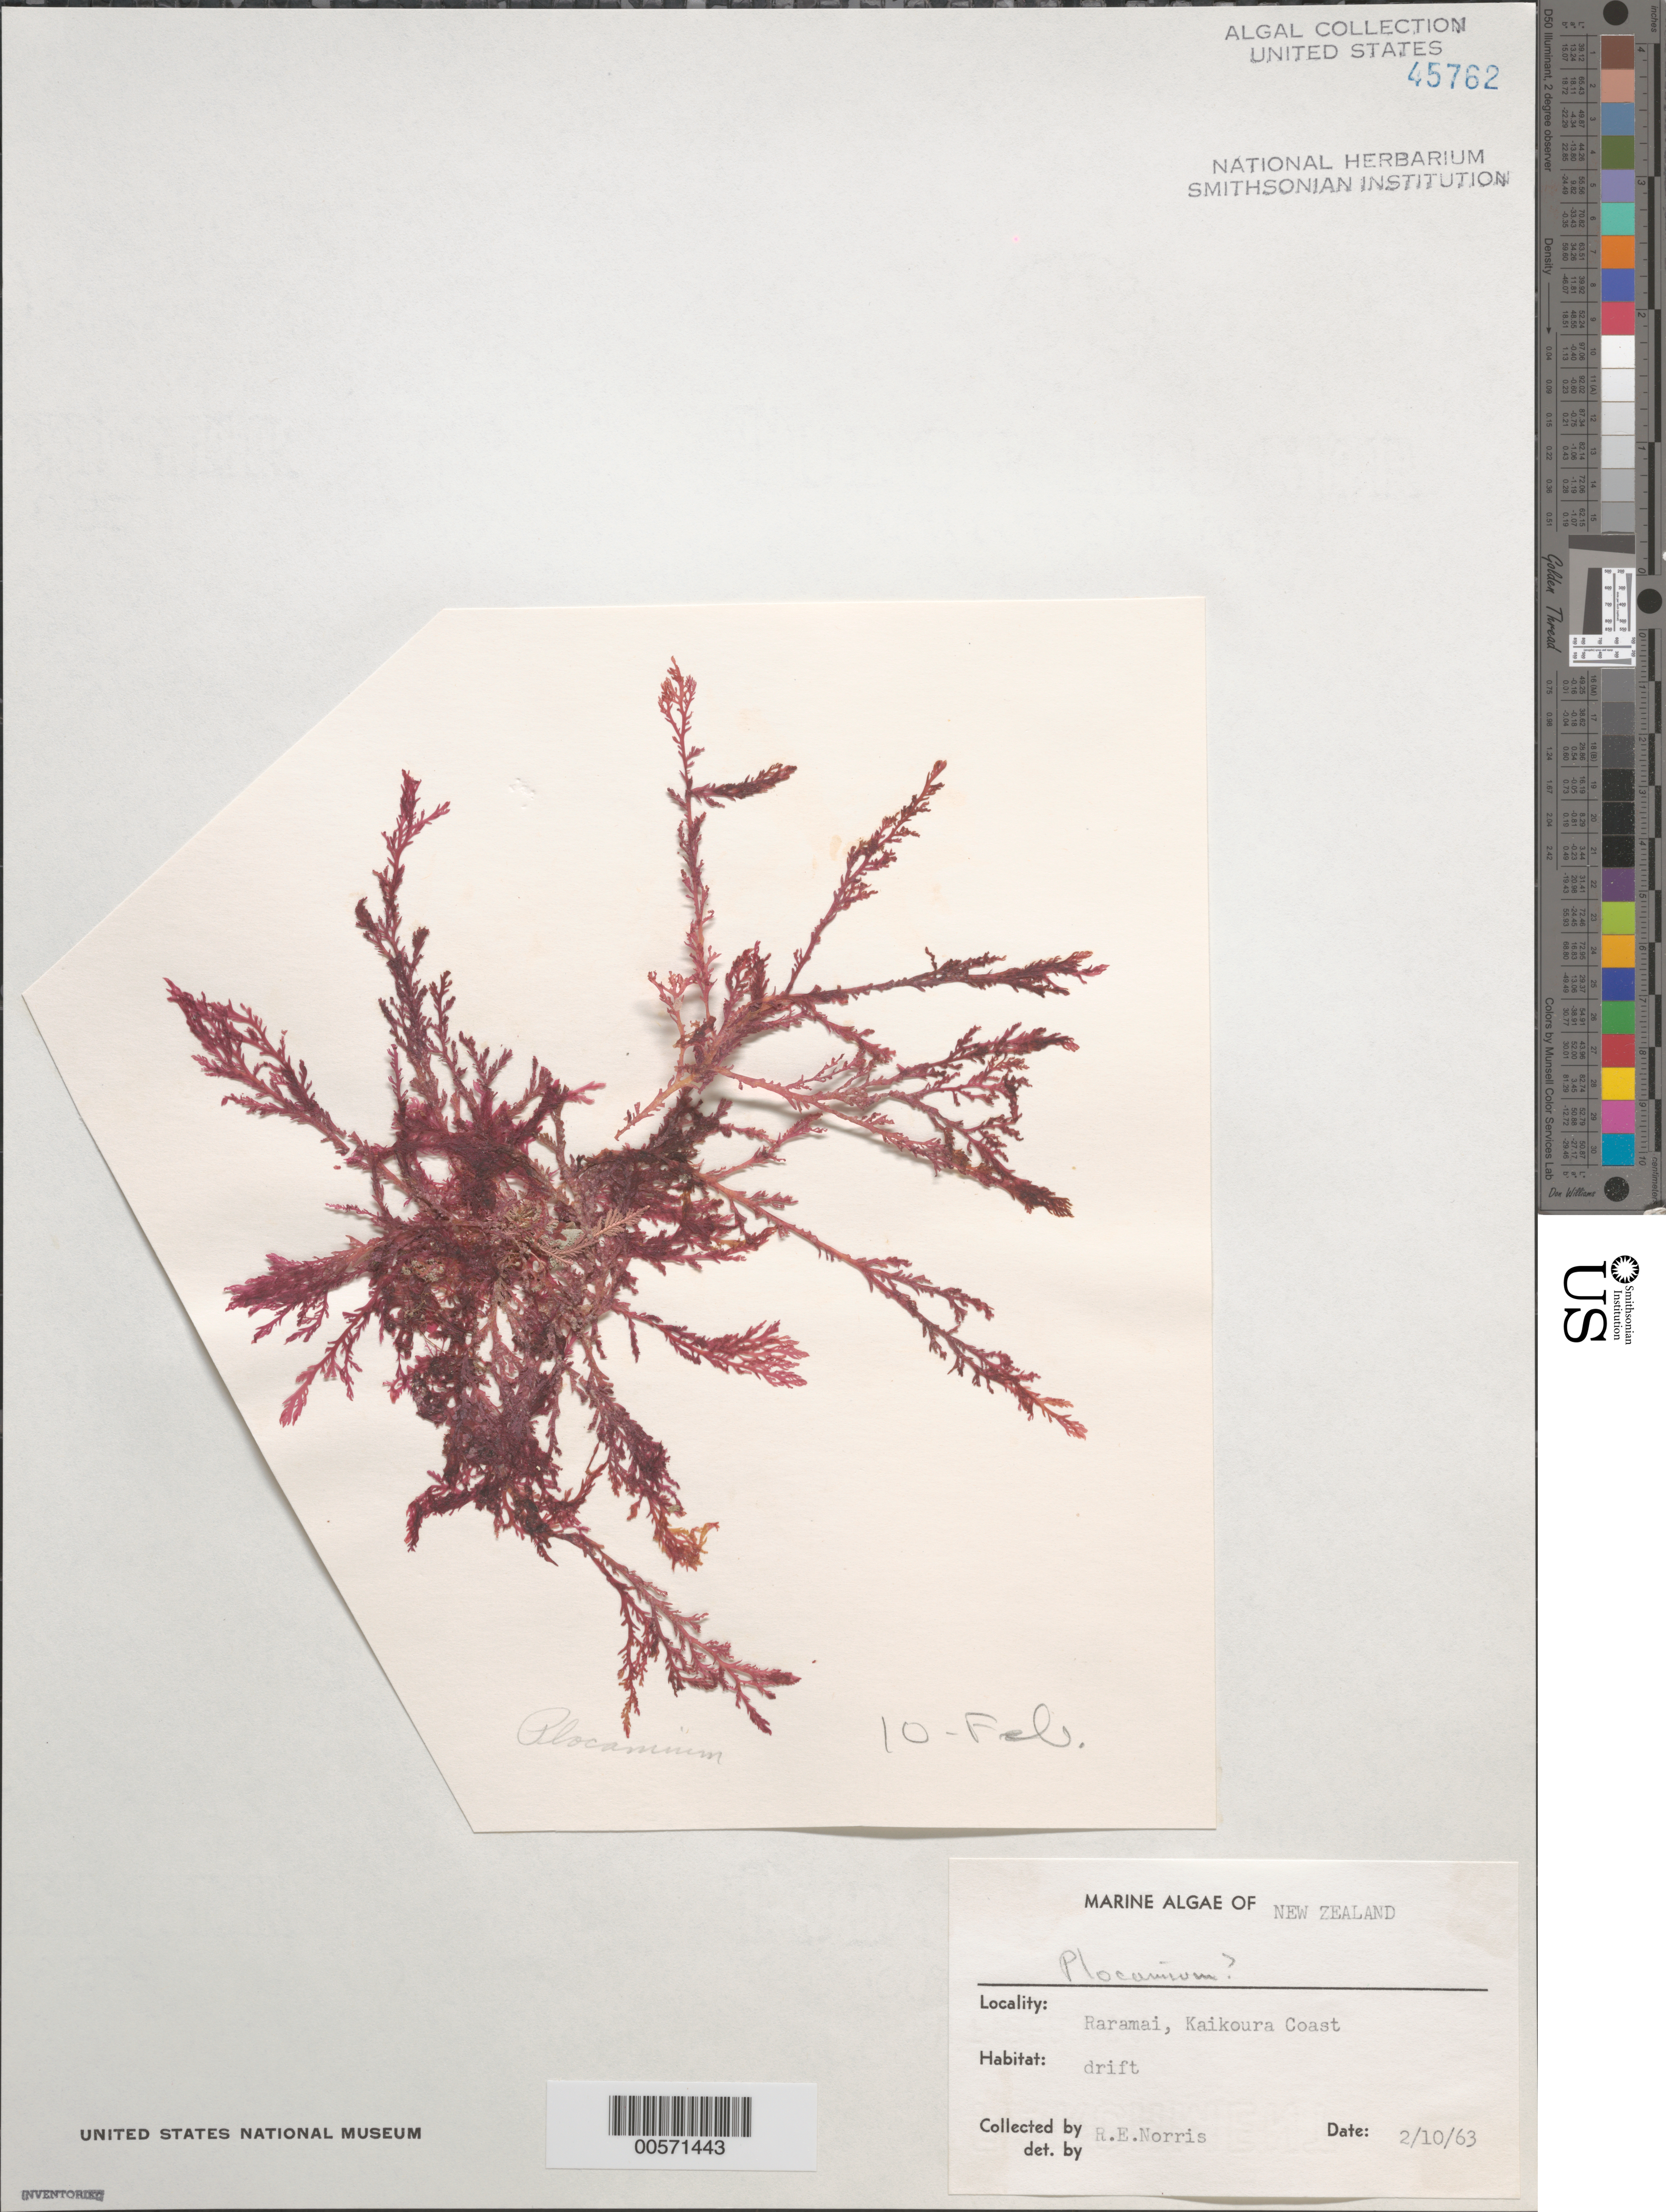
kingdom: Plantae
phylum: Rhodophyta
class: Florideophyceae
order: Plocamiales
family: Plocamiaceae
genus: Plocamium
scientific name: Plocamium sp.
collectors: R. E. Norris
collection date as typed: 10 Feb 1963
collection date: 1963-02-10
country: New Zealand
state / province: Canterbury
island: South Island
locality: Raramai, Kaikoura coast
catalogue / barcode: US 45762